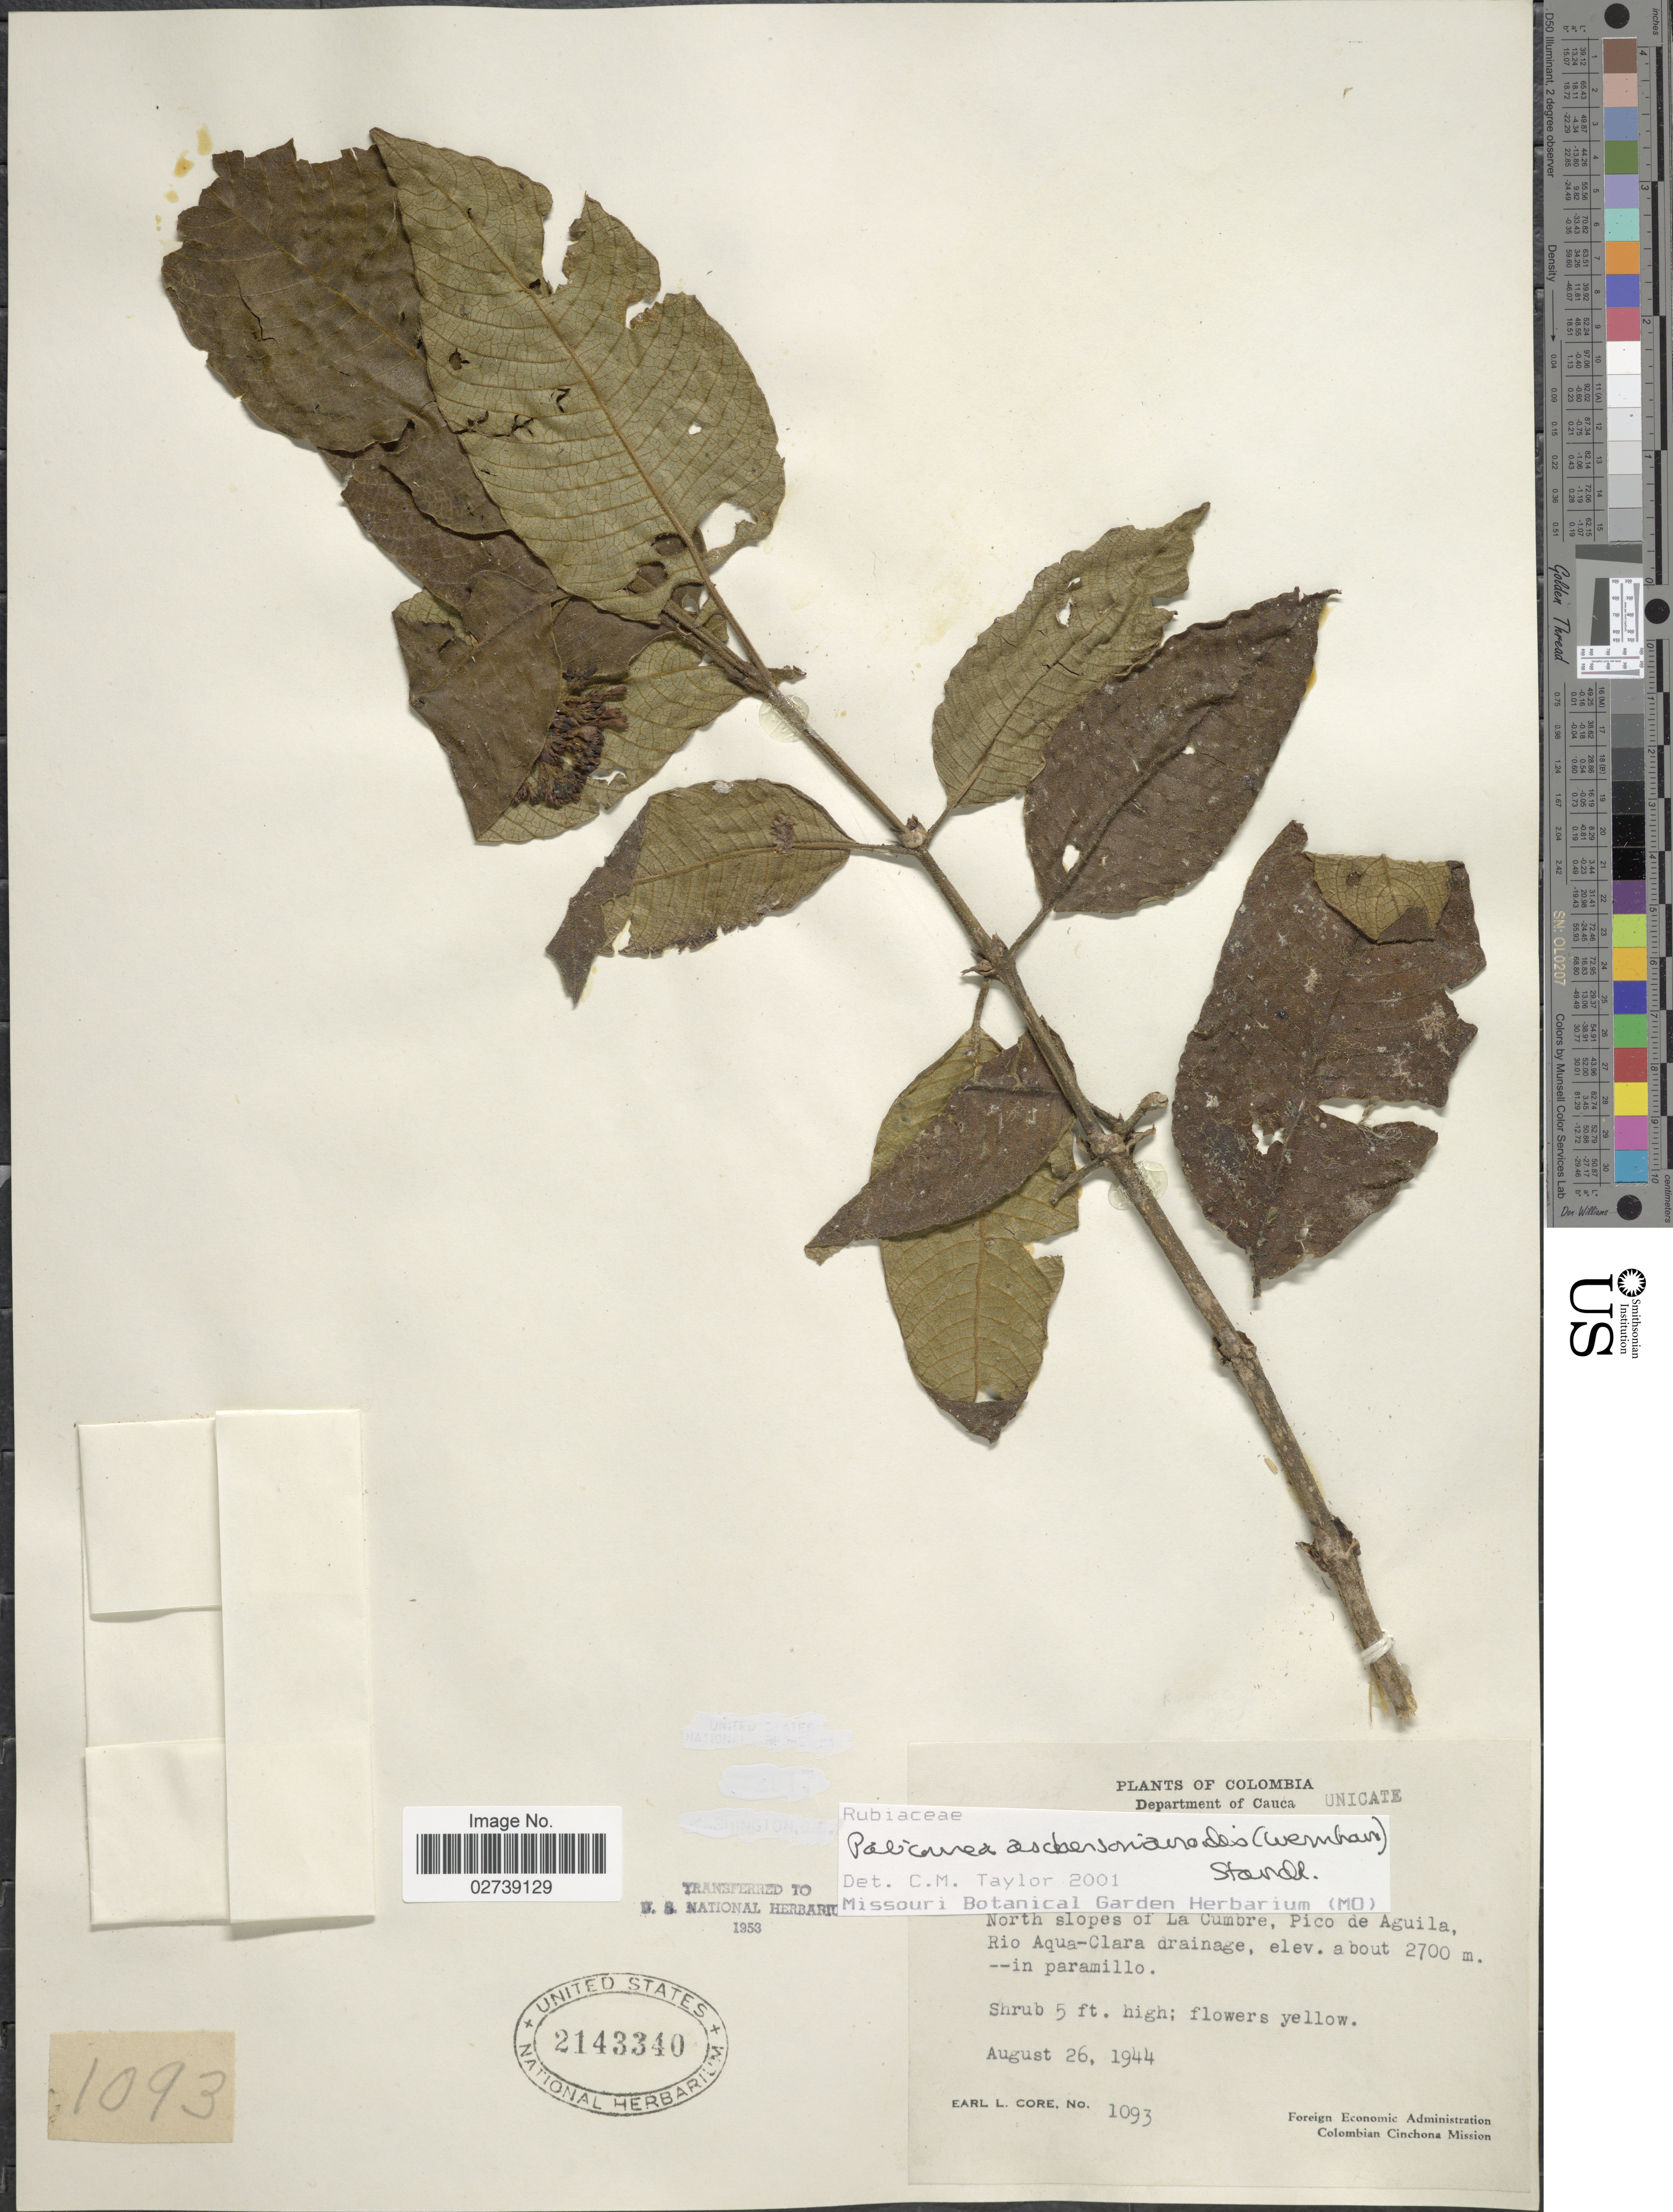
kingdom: Plantae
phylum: Tracheophyta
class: Magnoliopsida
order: Gentianales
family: Rubiaceae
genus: Palicourea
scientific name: Palicourea aschersonianoides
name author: Steyerm.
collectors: E. L. Core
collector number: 1093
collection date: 1944-08-26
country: Colombia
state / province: Cauca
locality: Department of Cauca. North slopes of La Cumbre, Pico de Aguila, Rio Aqua-Clara drainage, -- in paramillo.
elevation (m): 2700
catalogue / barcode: US 2143340